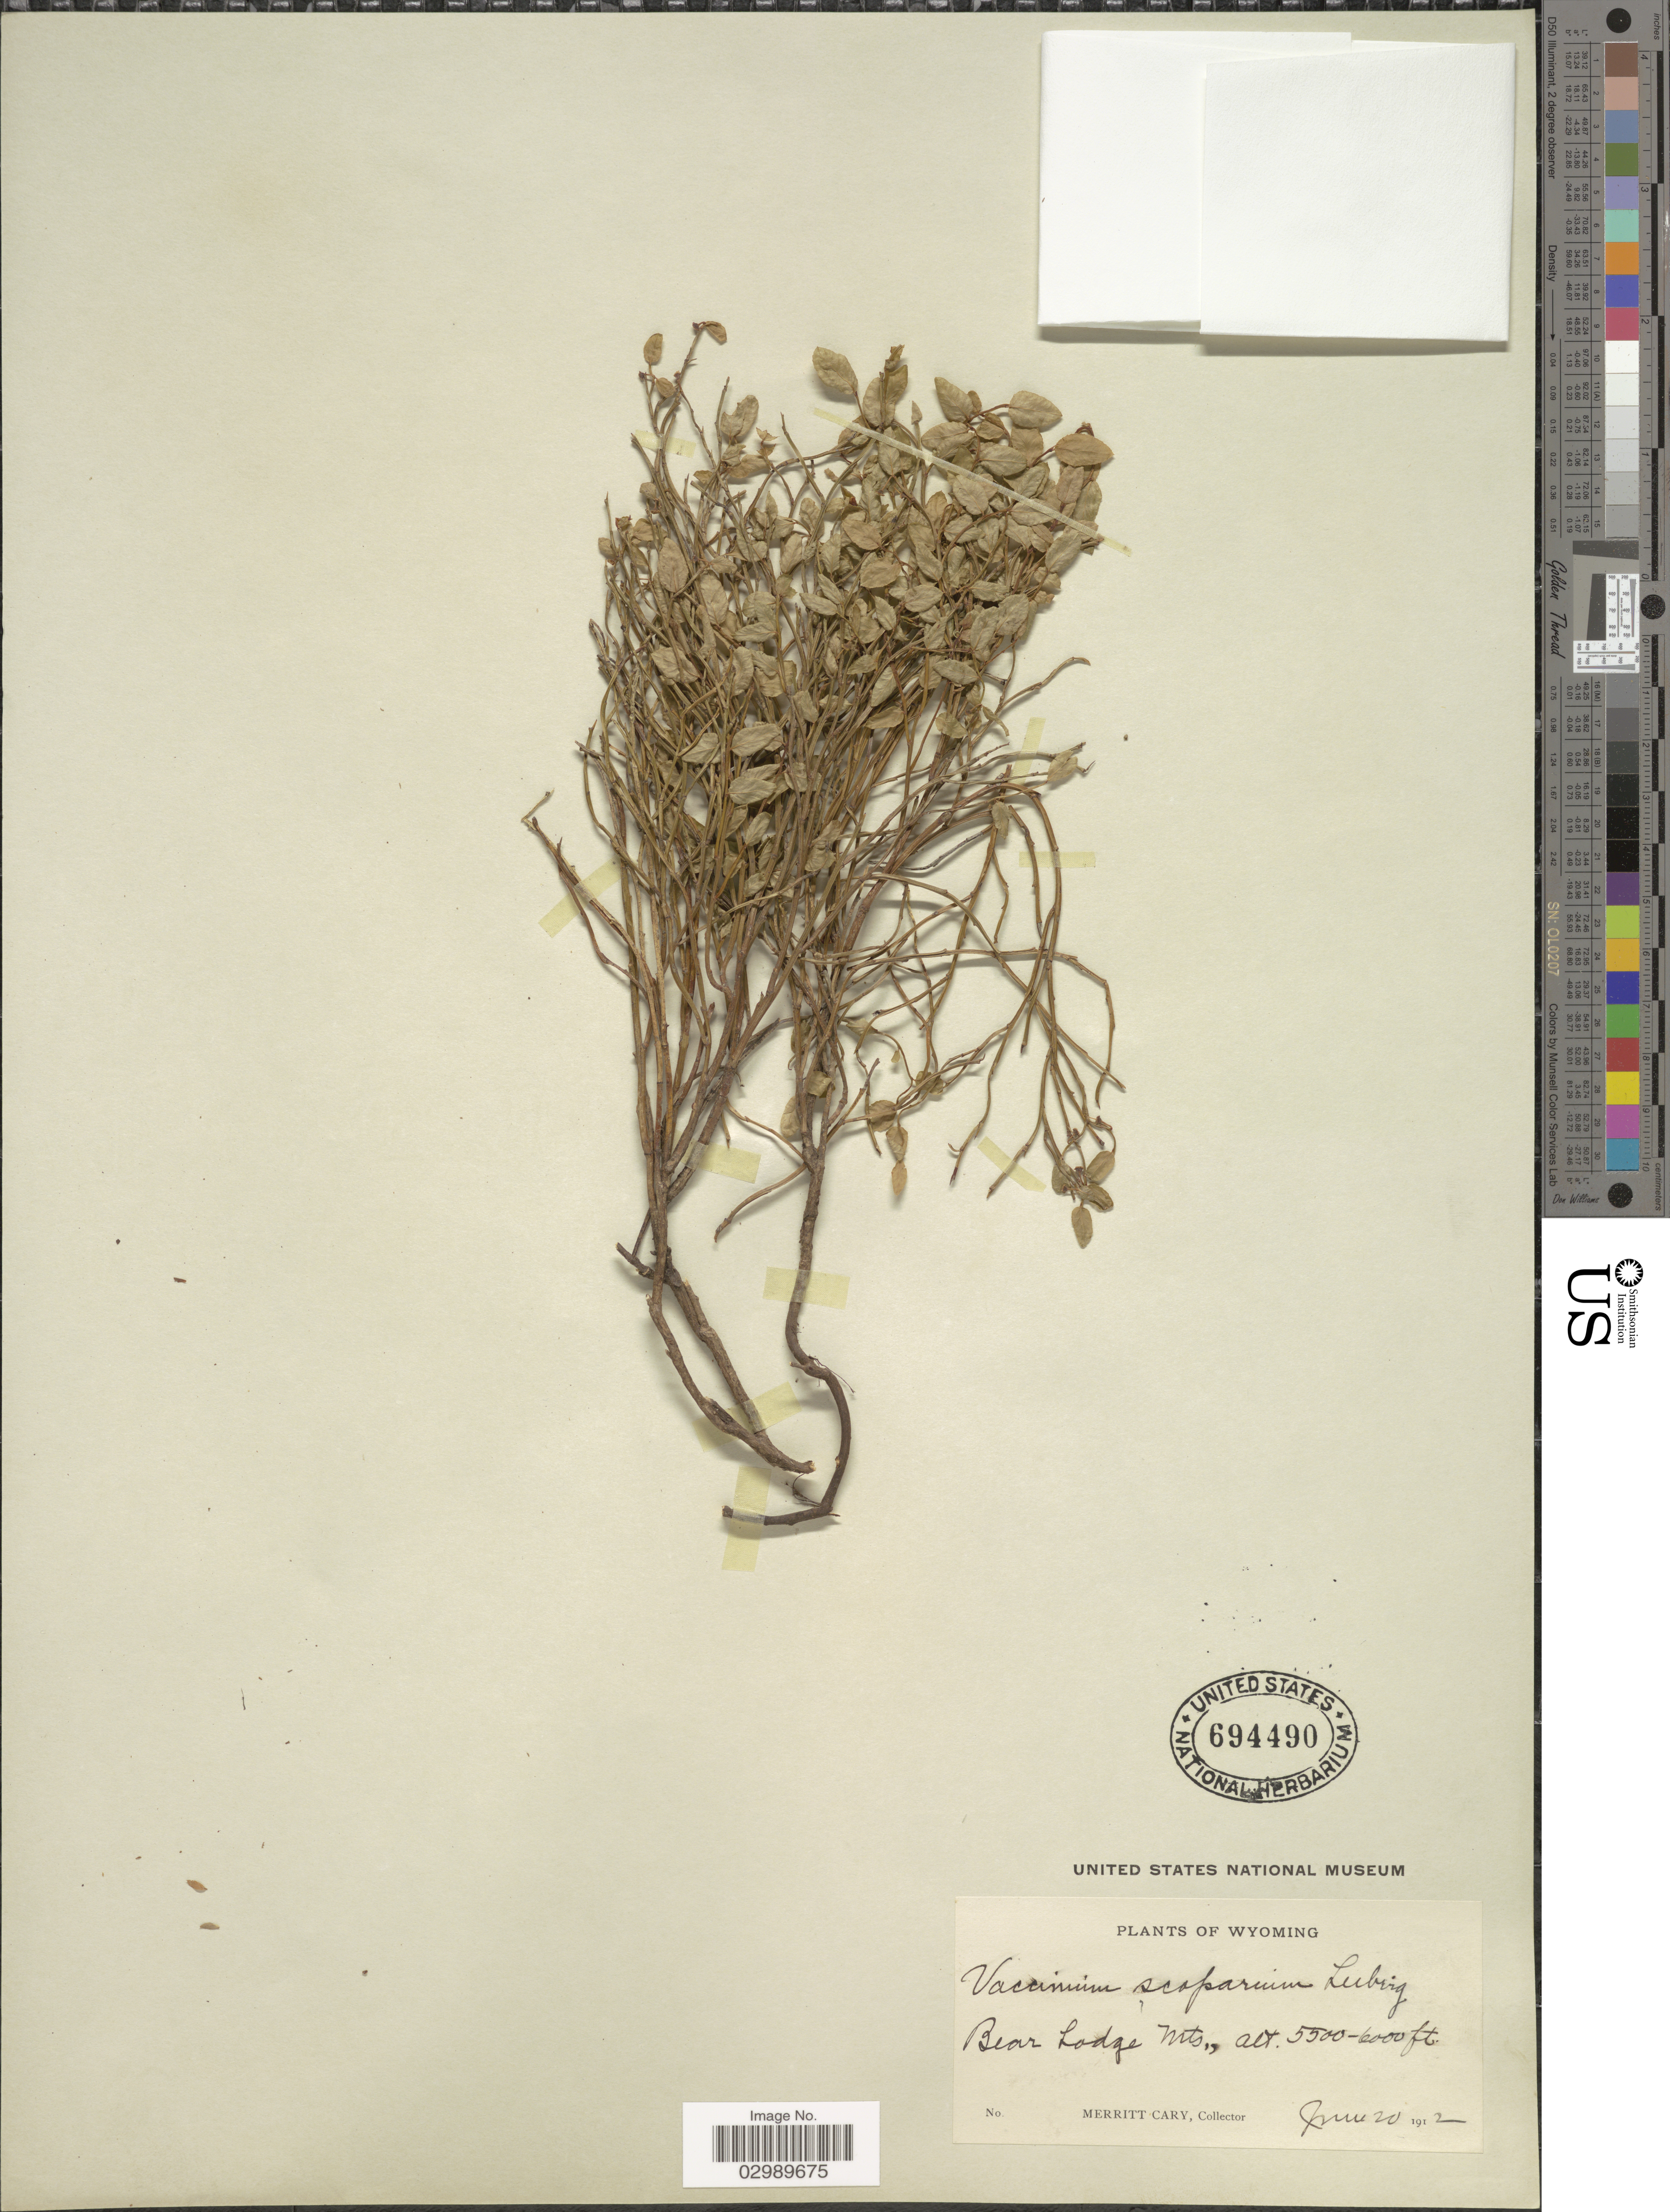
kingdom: Plantae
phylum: Tracheophyta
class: Magnoliopsida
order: Ericales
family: Ericaceae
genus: Vaccinium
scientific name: Vaccinium scoparium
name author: Leiberg ex Coville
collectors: M. Cary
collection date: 1912-06-20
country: United States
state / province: Wyoming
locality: Bear Lodge Mts.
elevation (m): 1676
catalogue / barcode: US 694490